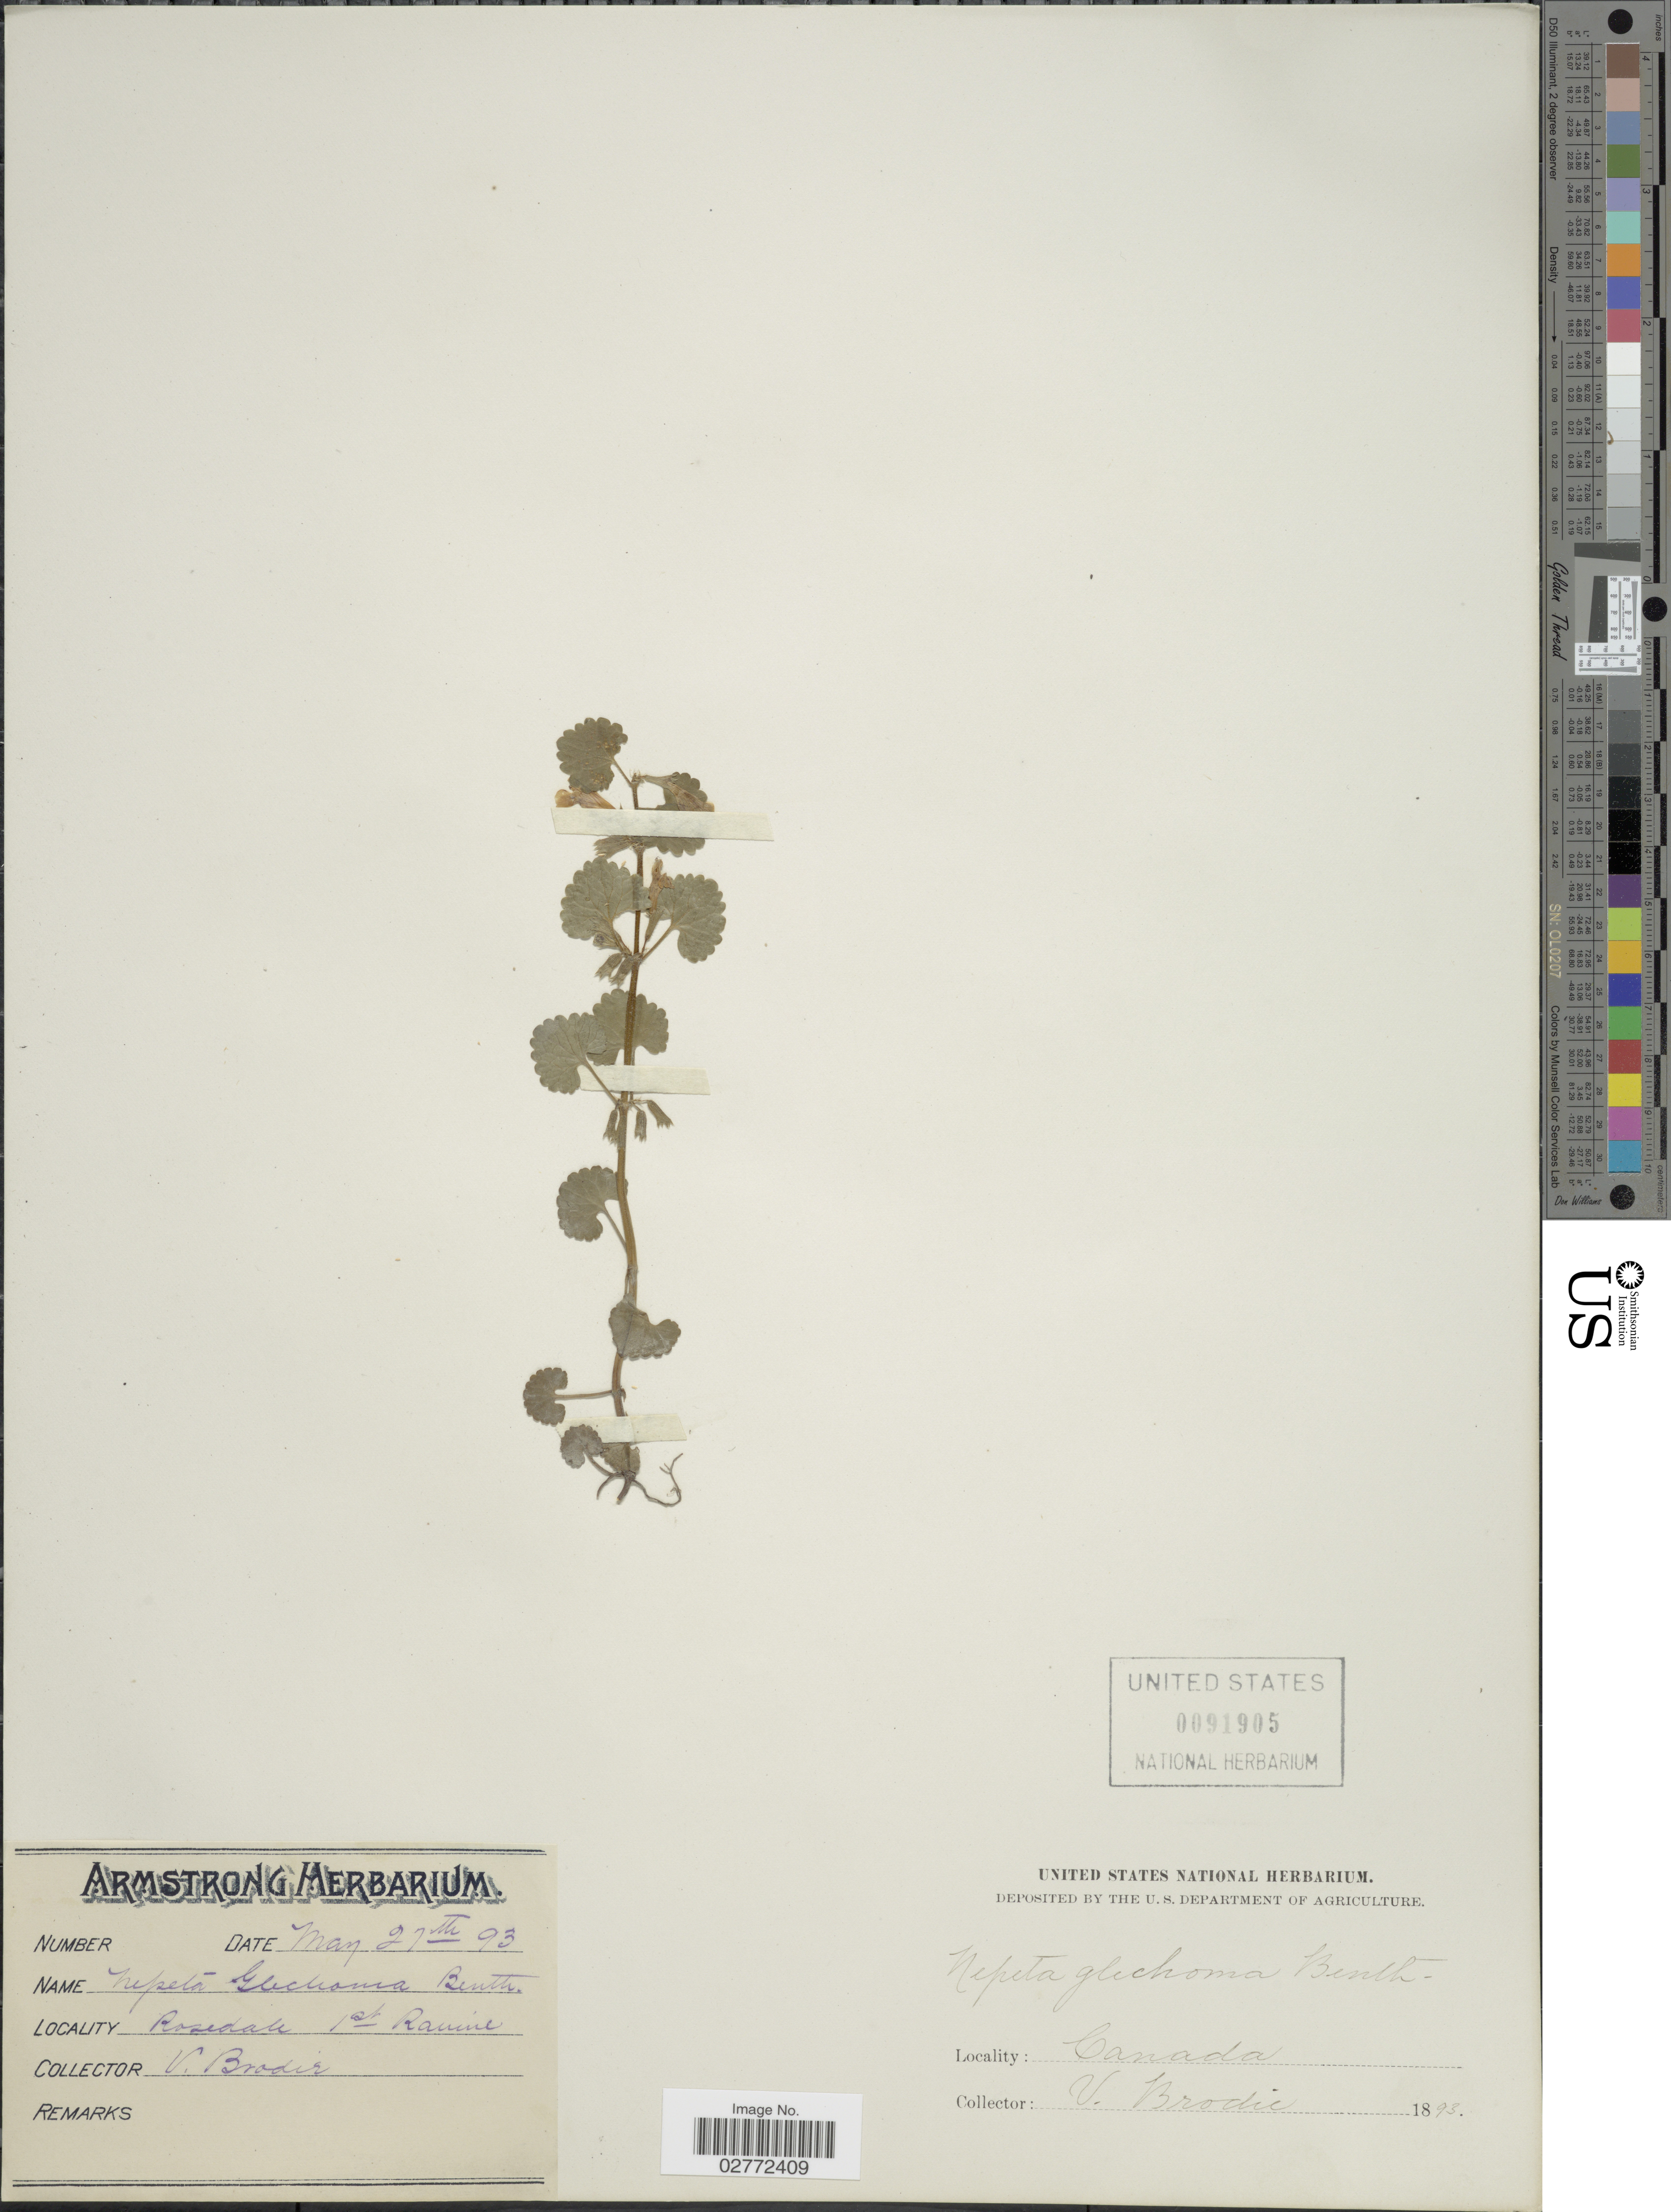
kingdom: Plantae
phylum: Tracheophyta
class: Magnoliopsida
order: Lamiales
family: Lamiaceae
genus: Glechoma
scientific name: Glechoma hederacea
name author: L.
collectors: V. Brodie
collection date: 1893-05-27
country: Canada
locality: Rosedale 1st Ravine.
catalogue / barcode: US 91905